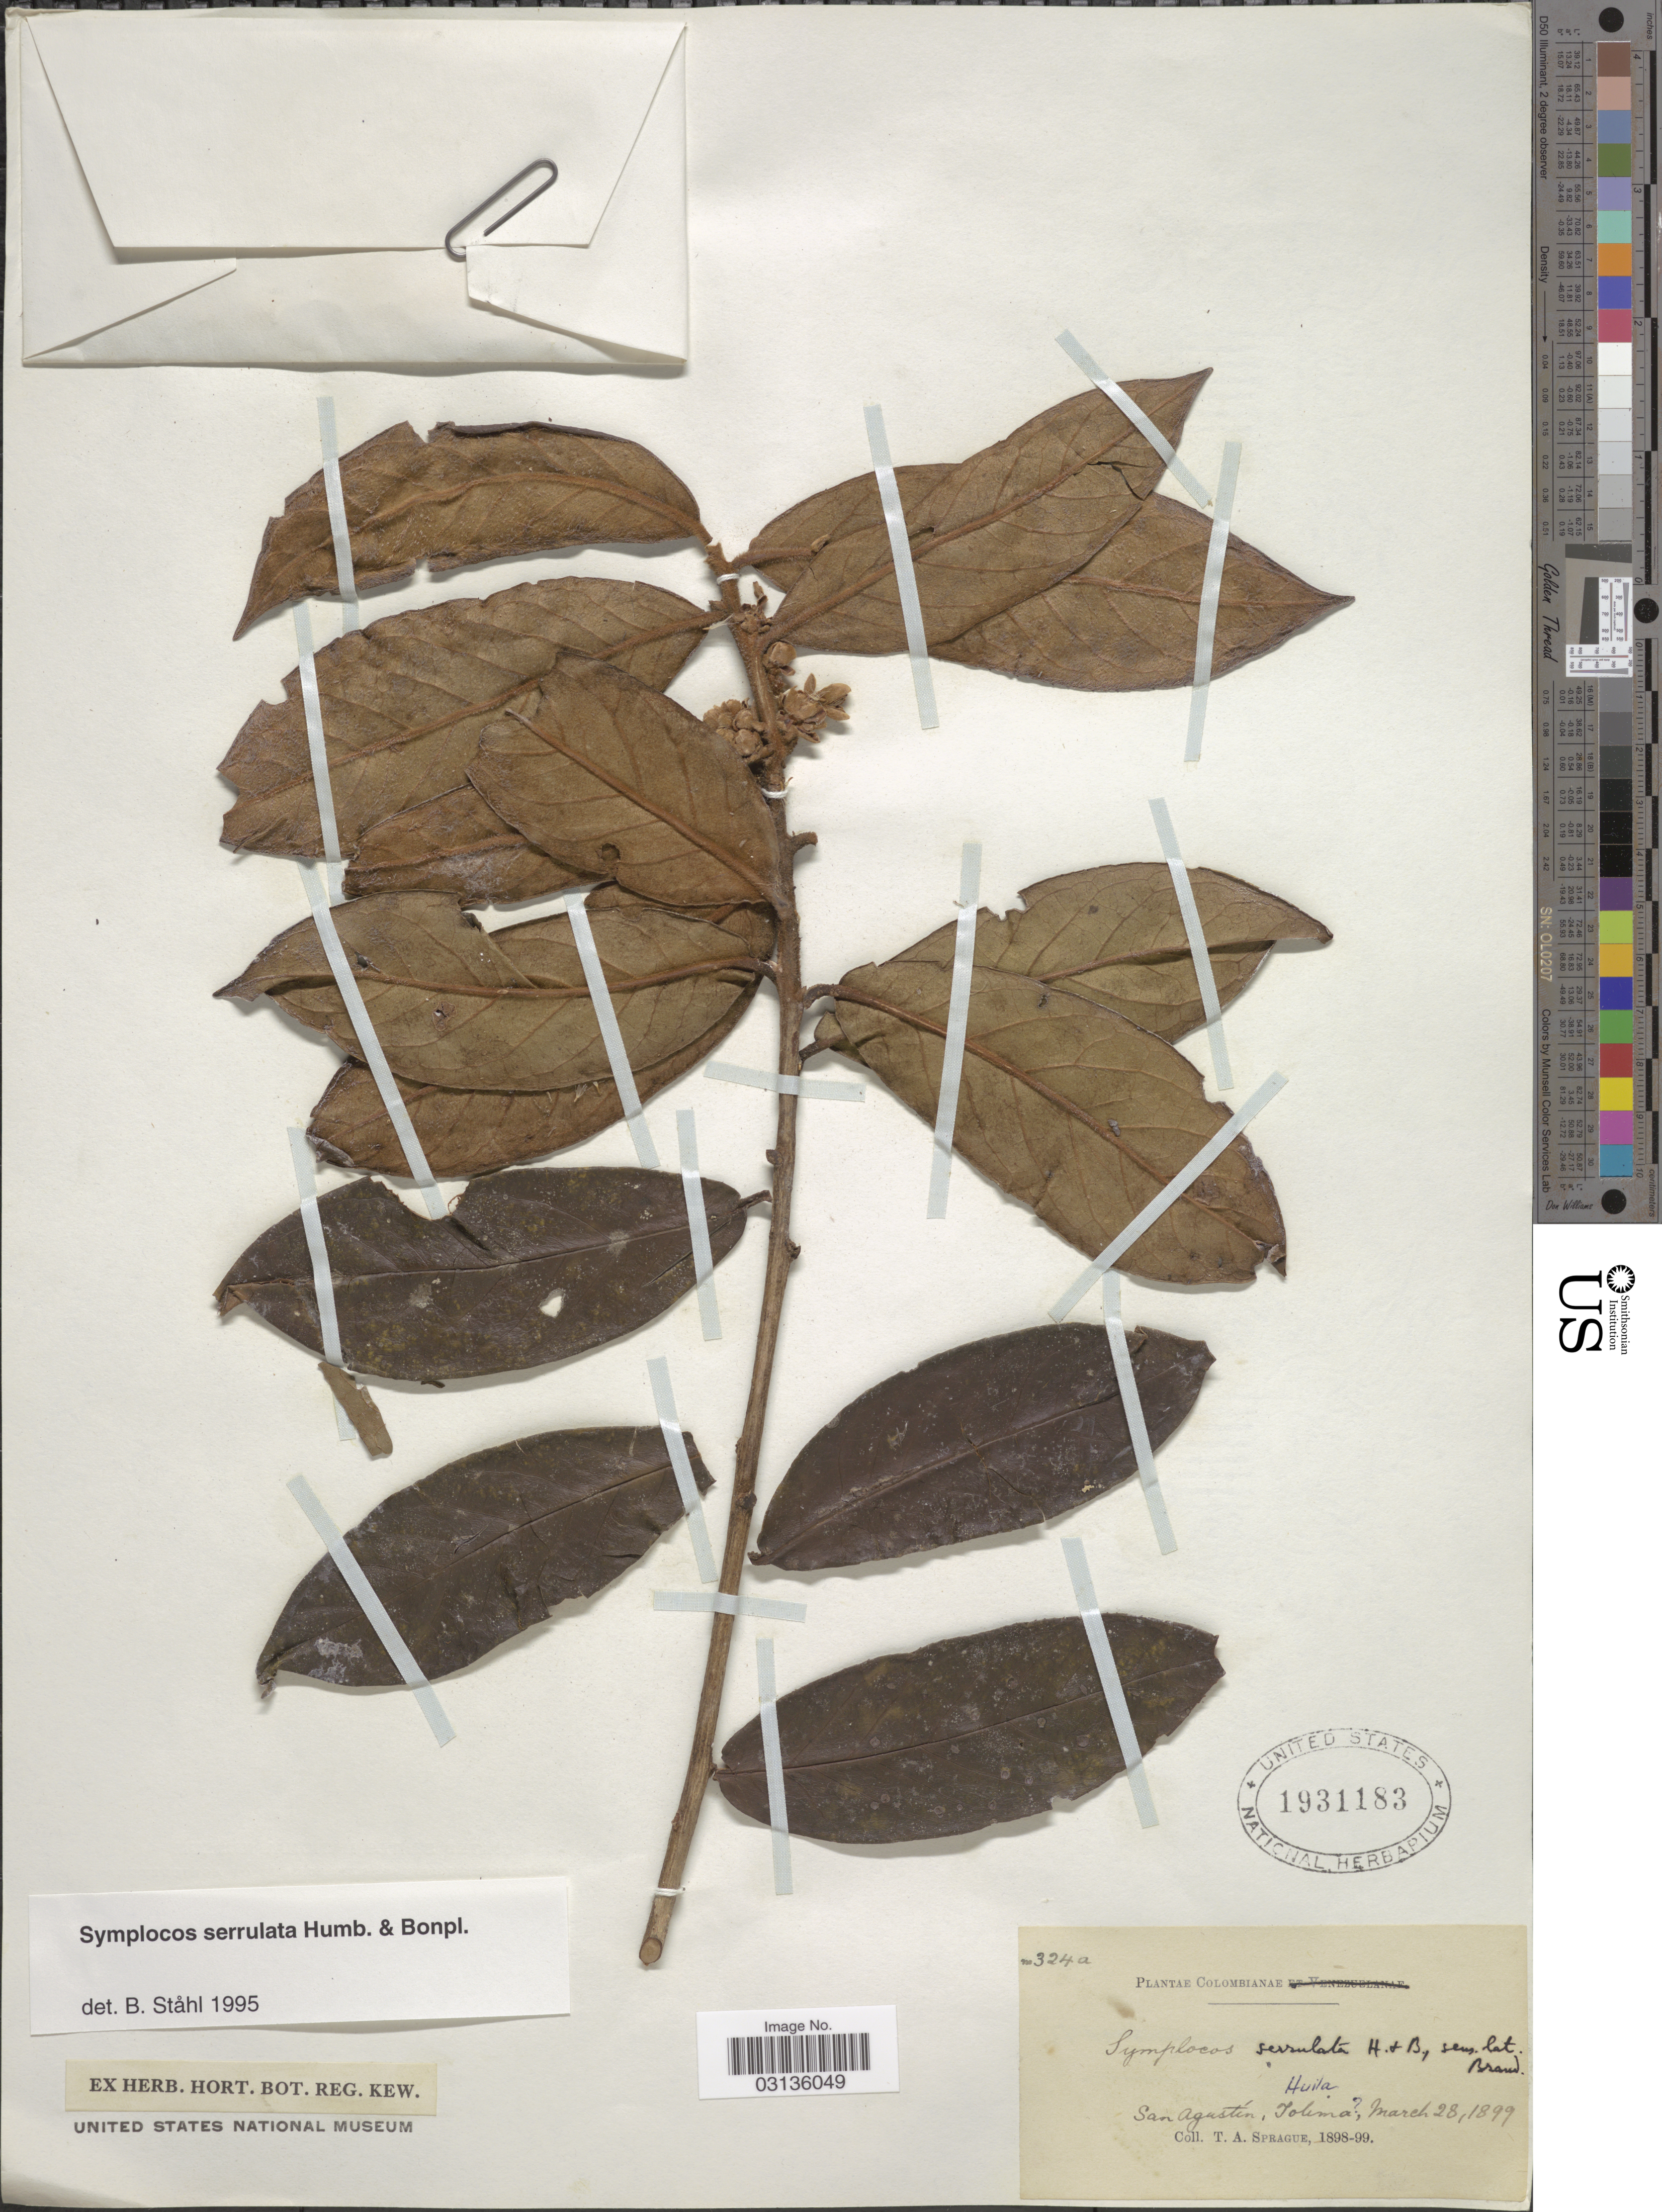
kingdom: Plantae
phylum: Tracheophyta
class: Magnoliopsida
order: Ericales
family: Symplocaceae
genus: Symplocos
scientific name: Symplocos serrulata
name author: Bonpl.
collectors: T. A. Sprague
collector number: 324a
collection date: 1899-03-28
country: Colombia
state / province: Huila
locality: San Agustín.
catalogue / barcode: US 1931183